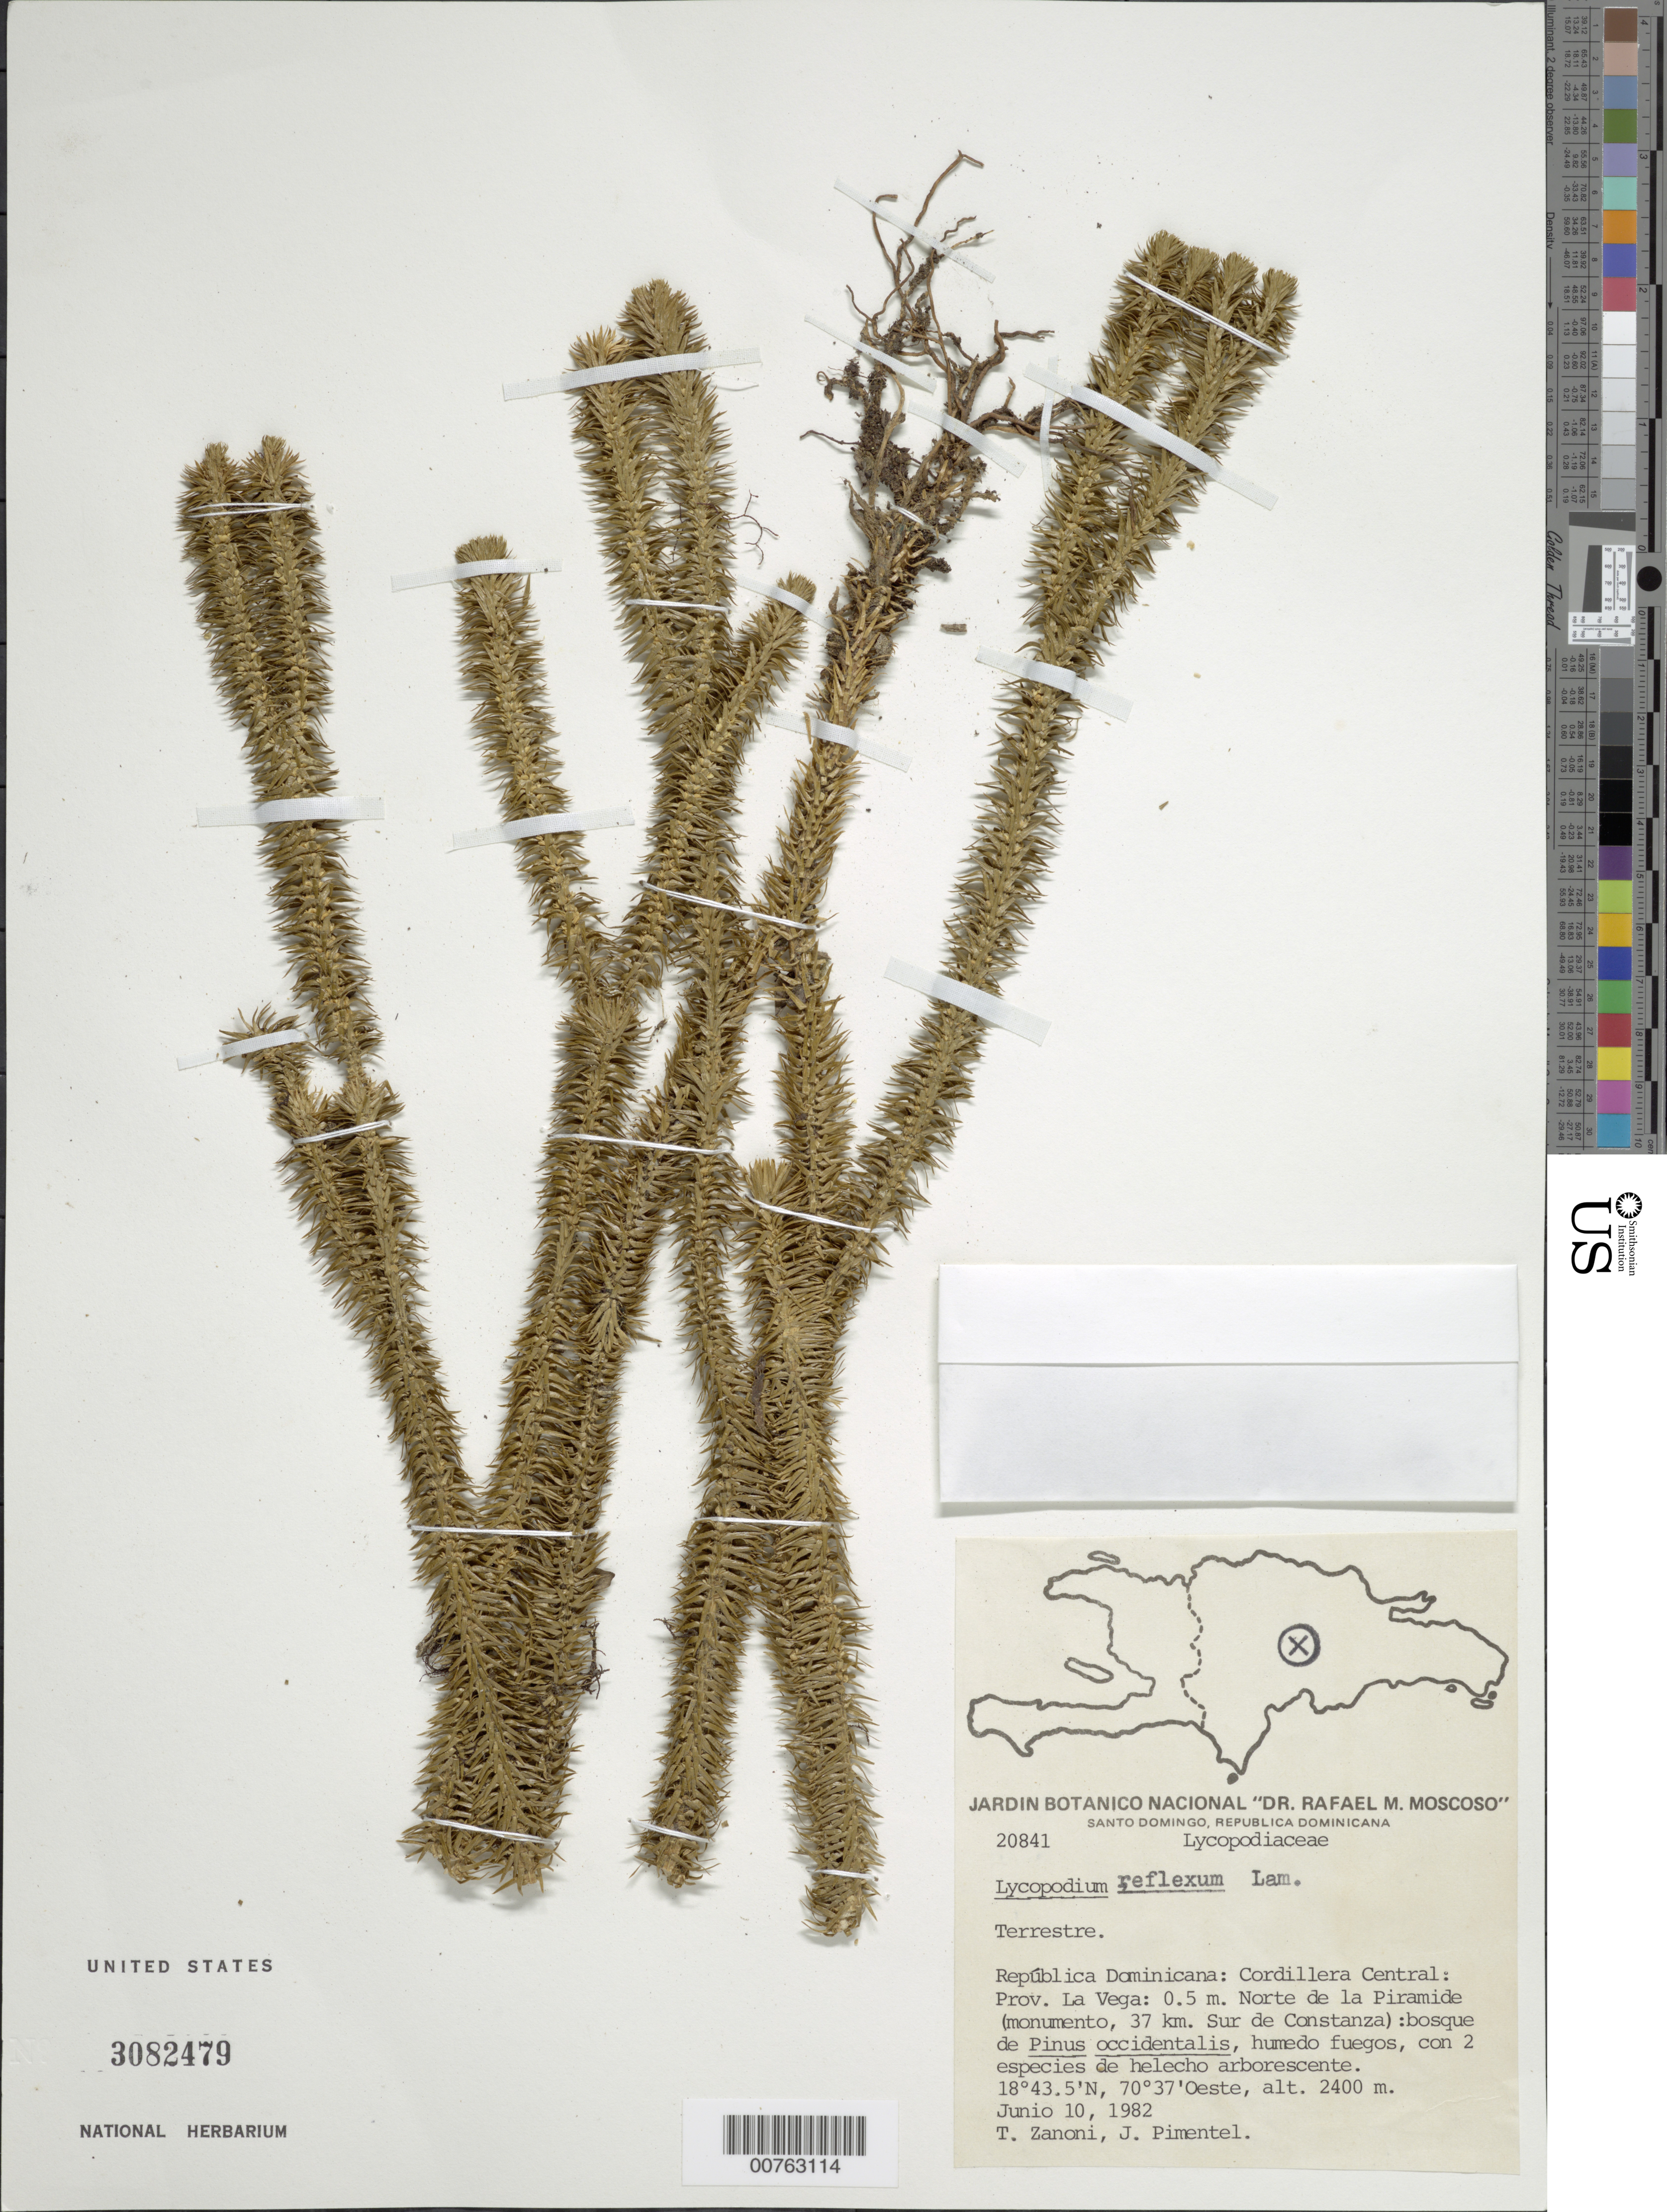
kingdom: Plantae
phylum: Tracheophyta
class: Lycopodiopsida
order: Lycopodiales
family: Lycopodiaceae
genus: Phlegmariurus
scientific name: Phlegmariurus reflexus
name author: (Lam.) B. Øllg.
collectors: T. A. Zanoni & J. Pimentel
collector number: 20841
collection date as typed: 10 Jun 1982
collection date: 1982-06-10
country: Dominican Republic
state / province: La Vega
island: Hispaniola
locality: Cordillera Central, Provincia La Vega, 0.5 km N de la Piramide (monumento, 37 km al S de Constanza)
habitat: Bosque de Pinus occidentalis, humedo fuegos, con 2 especies de helechos arborescentes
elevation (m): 2400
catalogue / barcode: US 3082479